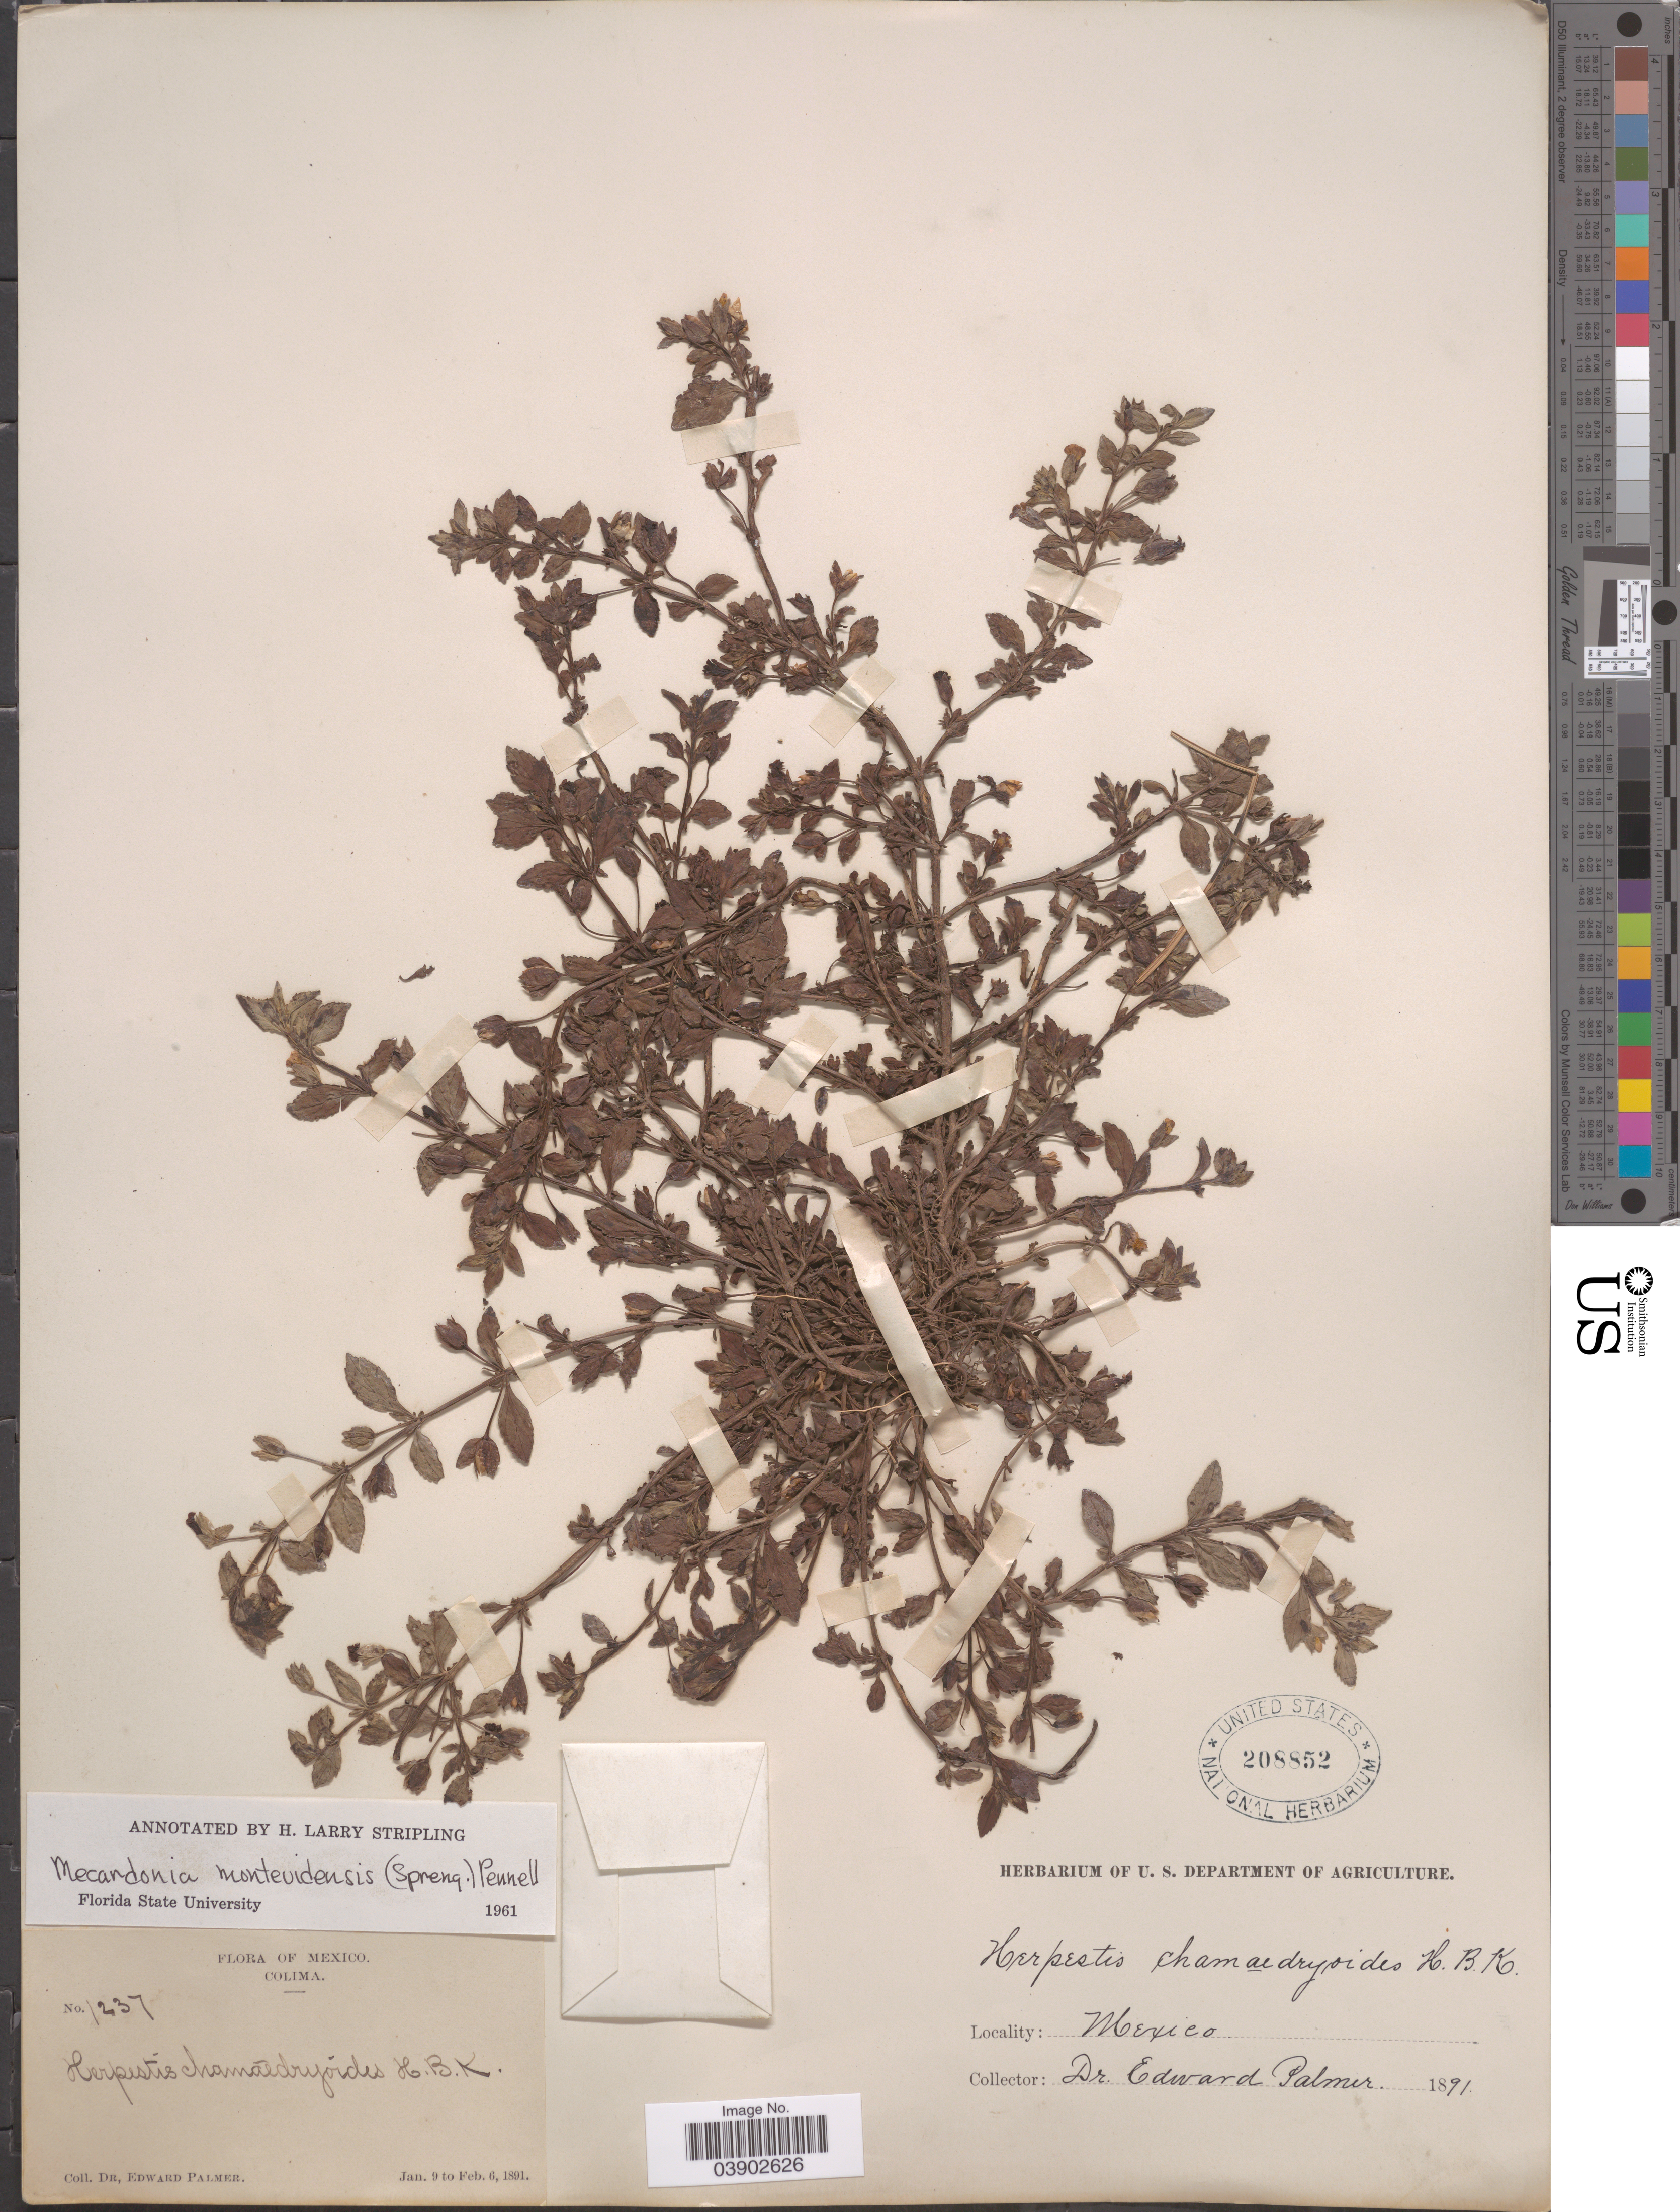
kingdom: Plantae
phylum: Tracheophyta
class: Magnoliopsida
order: Lamiales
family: Plantaginaceae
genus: Mecardonia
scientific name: Mecardonia procumbens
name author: (Mill.) Small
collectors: E. Palmer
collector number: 1237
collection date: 1891-01-09/1891-02-06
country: Mexico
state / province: Colima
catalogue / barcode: US 208852